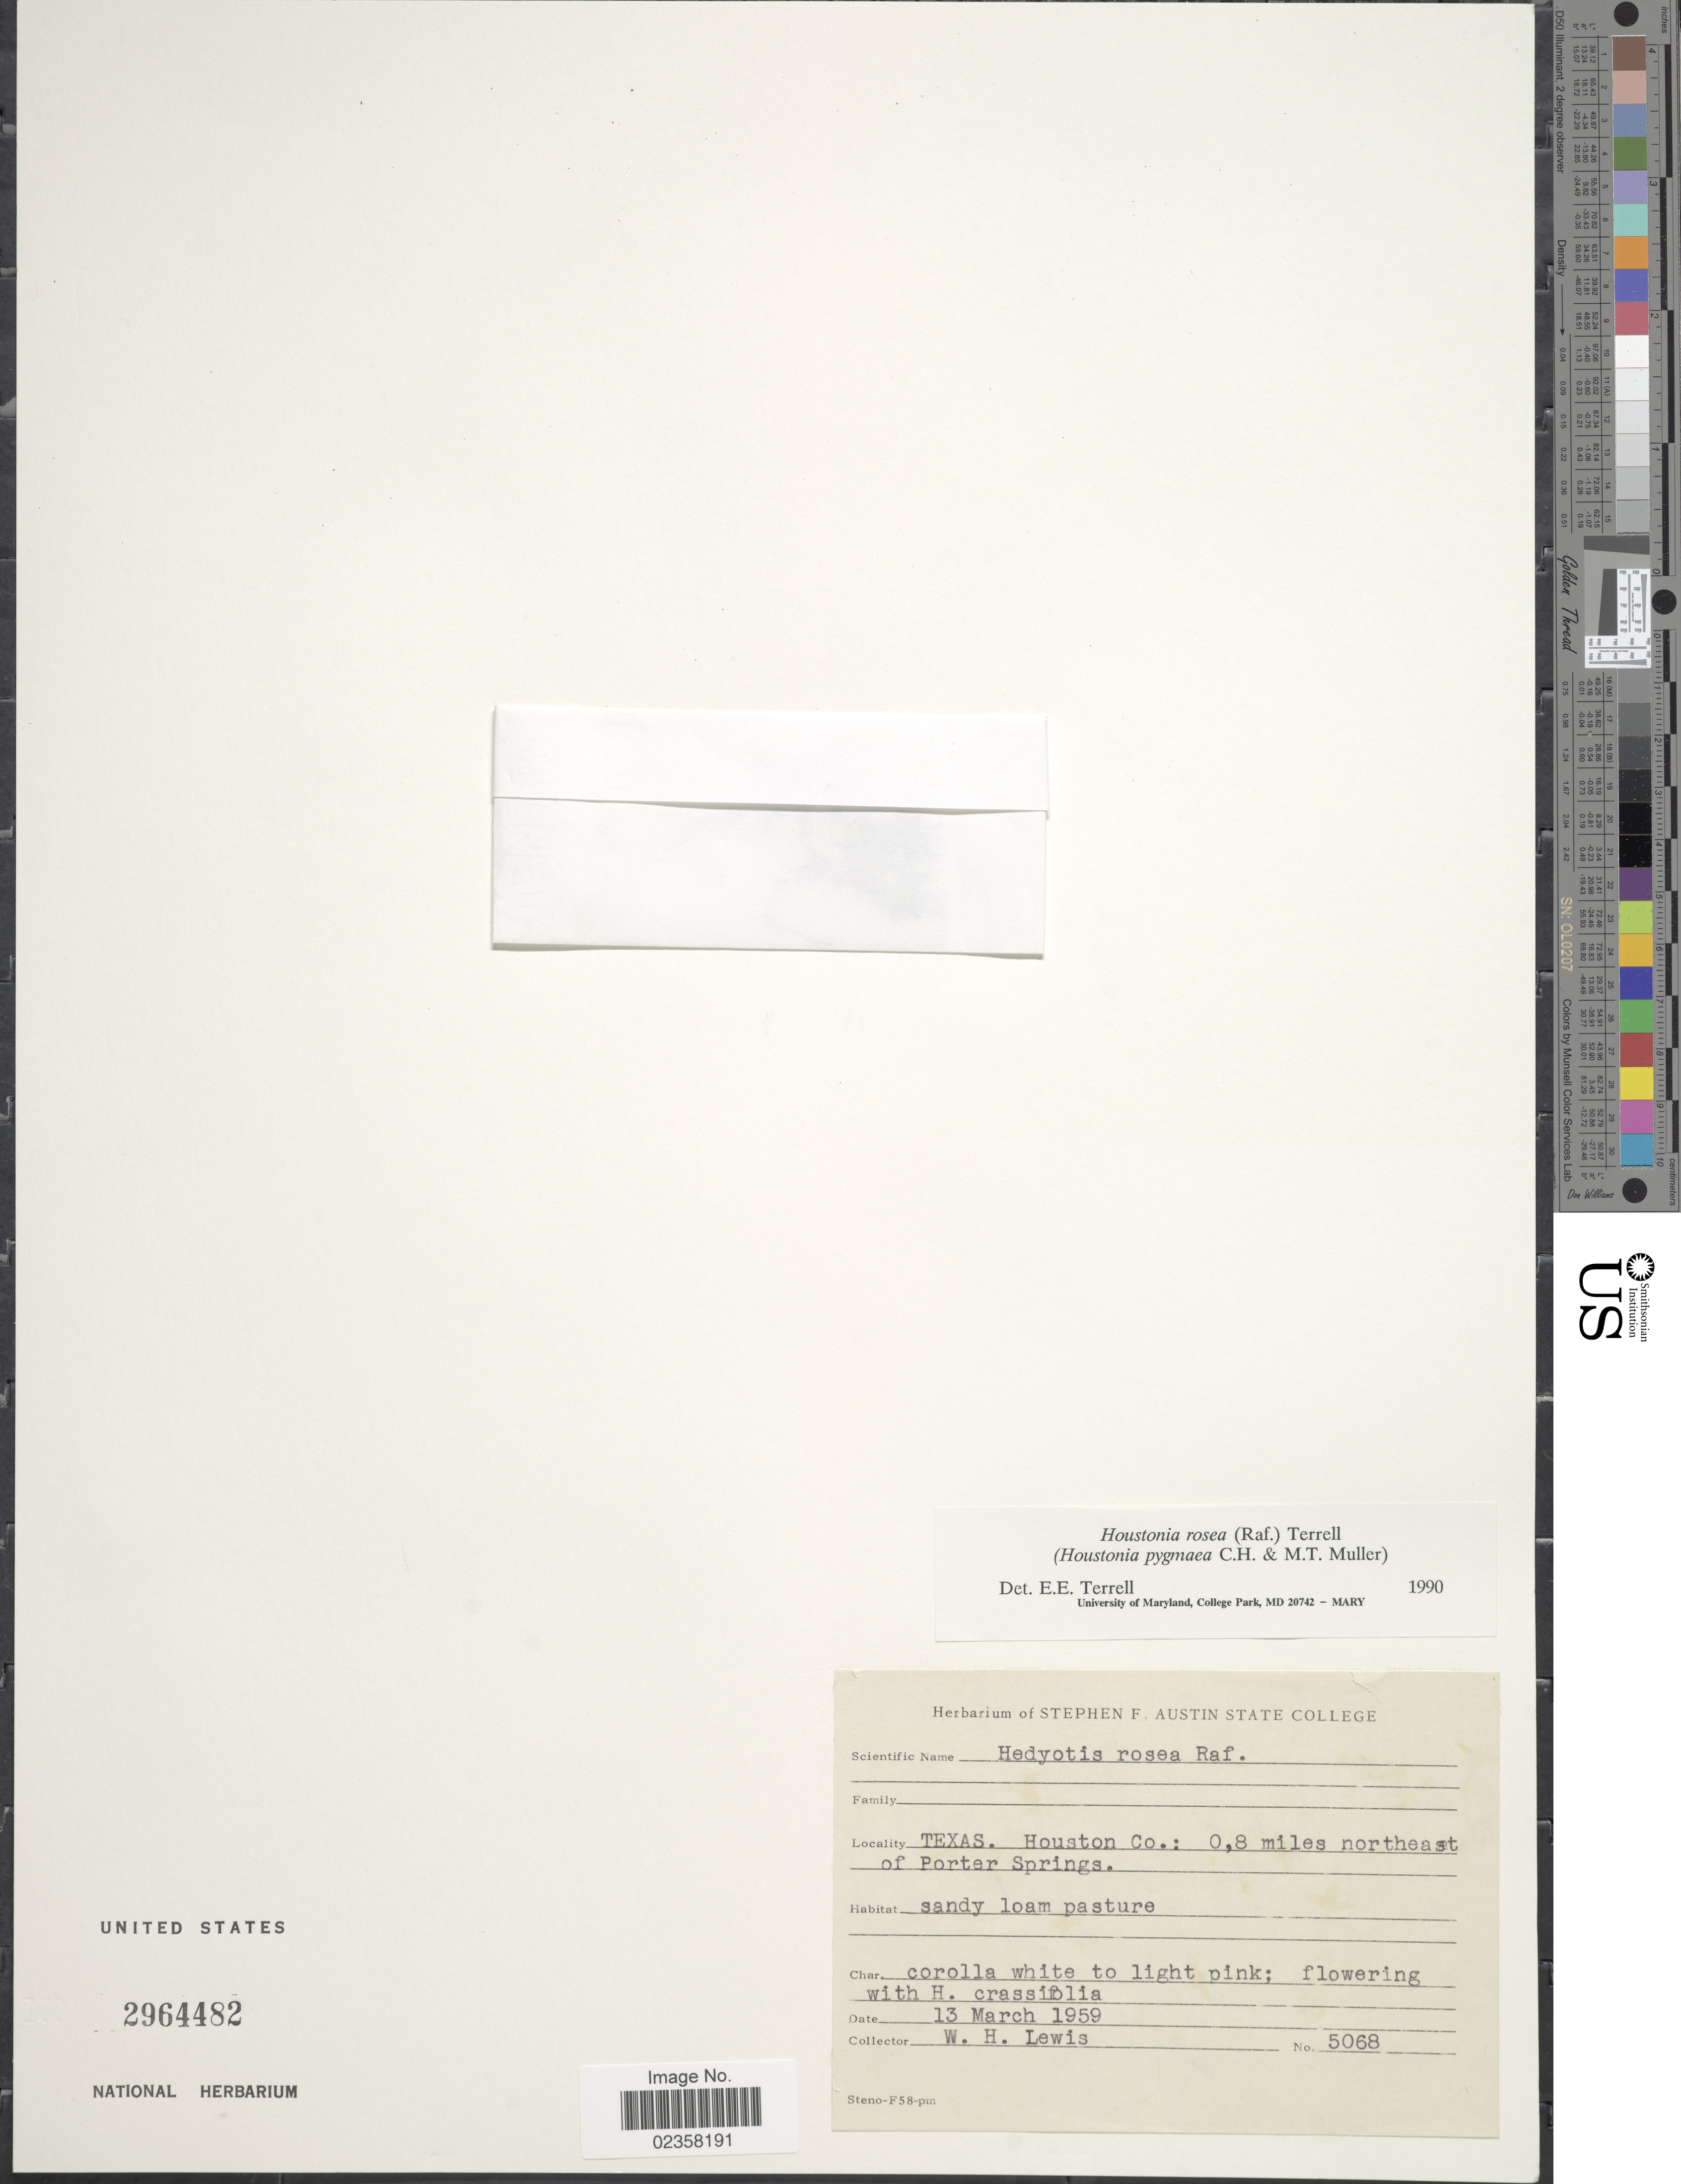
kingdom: Plantae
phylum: Tracheophyta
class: Magnoliopsida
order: Gentianales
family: Rubiaceae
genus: Houstonia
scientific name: Houstonia rosea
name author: (Raf.) Terrell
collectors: W. H. Lewis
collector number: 5068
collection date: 1959-03-13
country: United States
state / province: Texas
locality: Houston Co.: 0,8 miles northeast of Porter Springs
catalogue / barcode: US 2964482